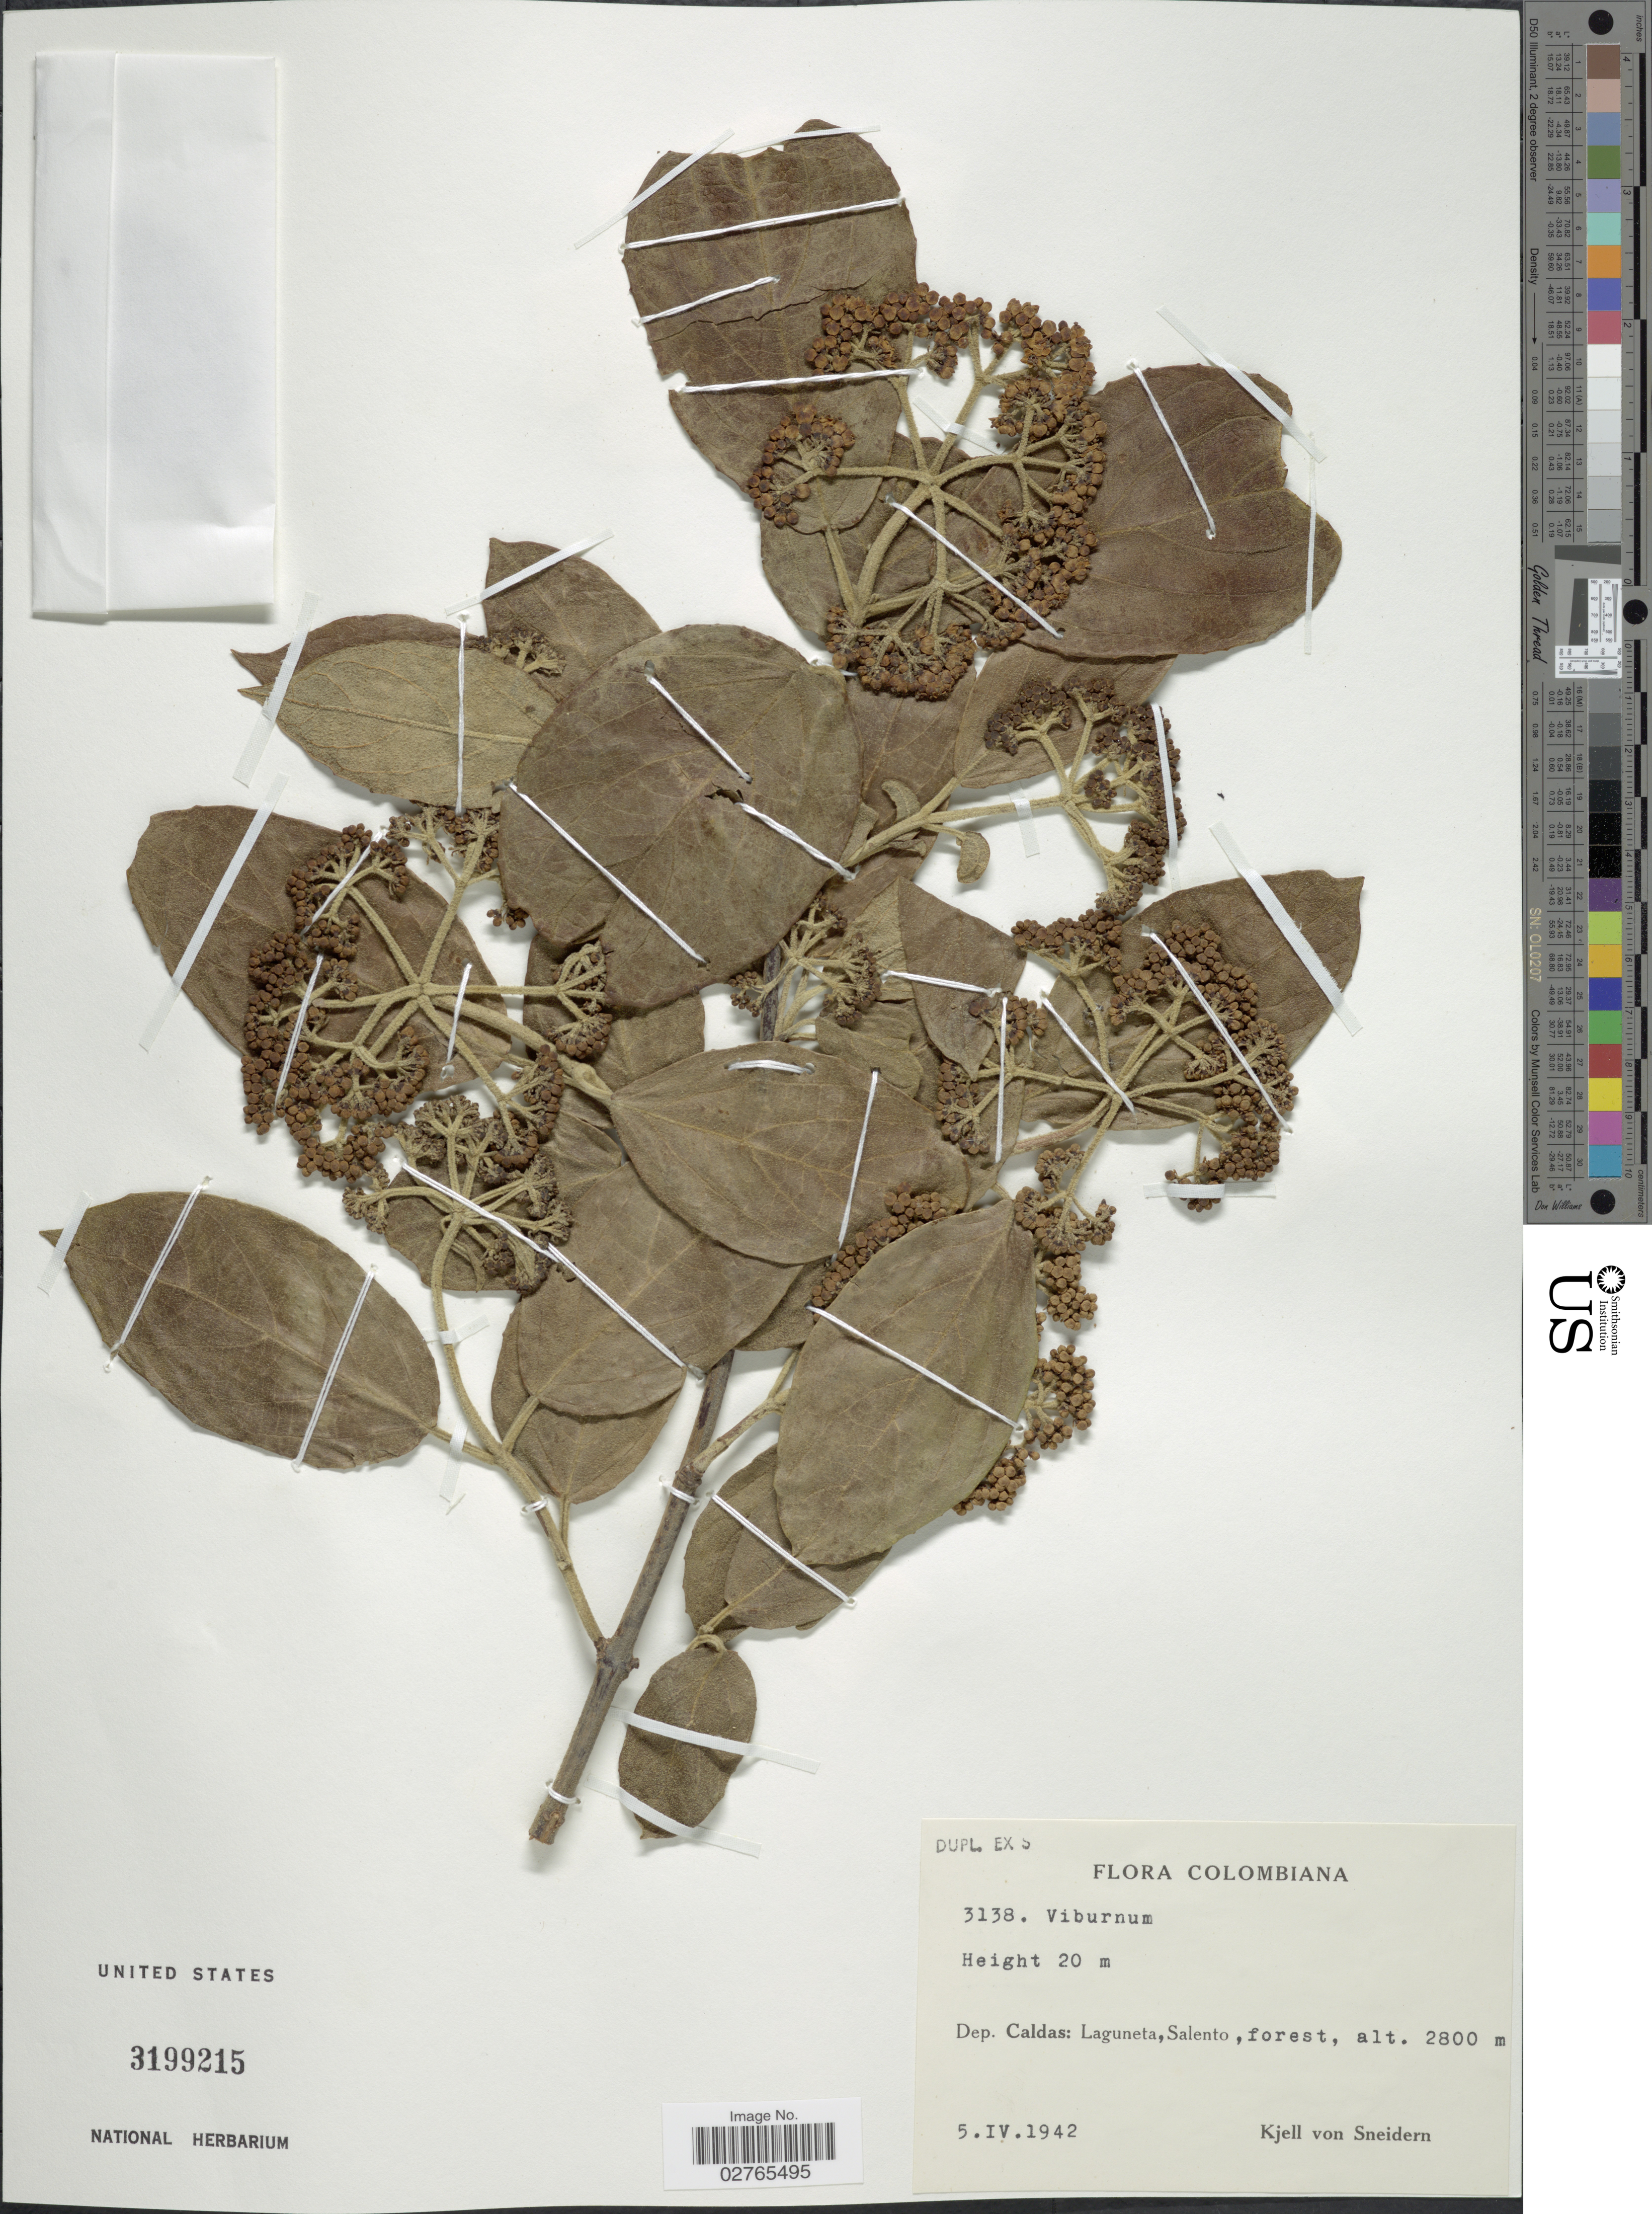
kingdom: Plantae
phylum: Tracheophyta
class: Magnoliopsida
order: Dipsacales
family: Viburnaceae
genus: Viburnum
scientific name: Viburnum sp.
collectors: K. von Sneidern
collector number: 3138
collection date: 1942-04-05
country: Colombia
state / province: Caldas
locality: Dep. Caldas: Laguneta, Salento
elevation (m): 2800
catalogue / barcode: US 3199215